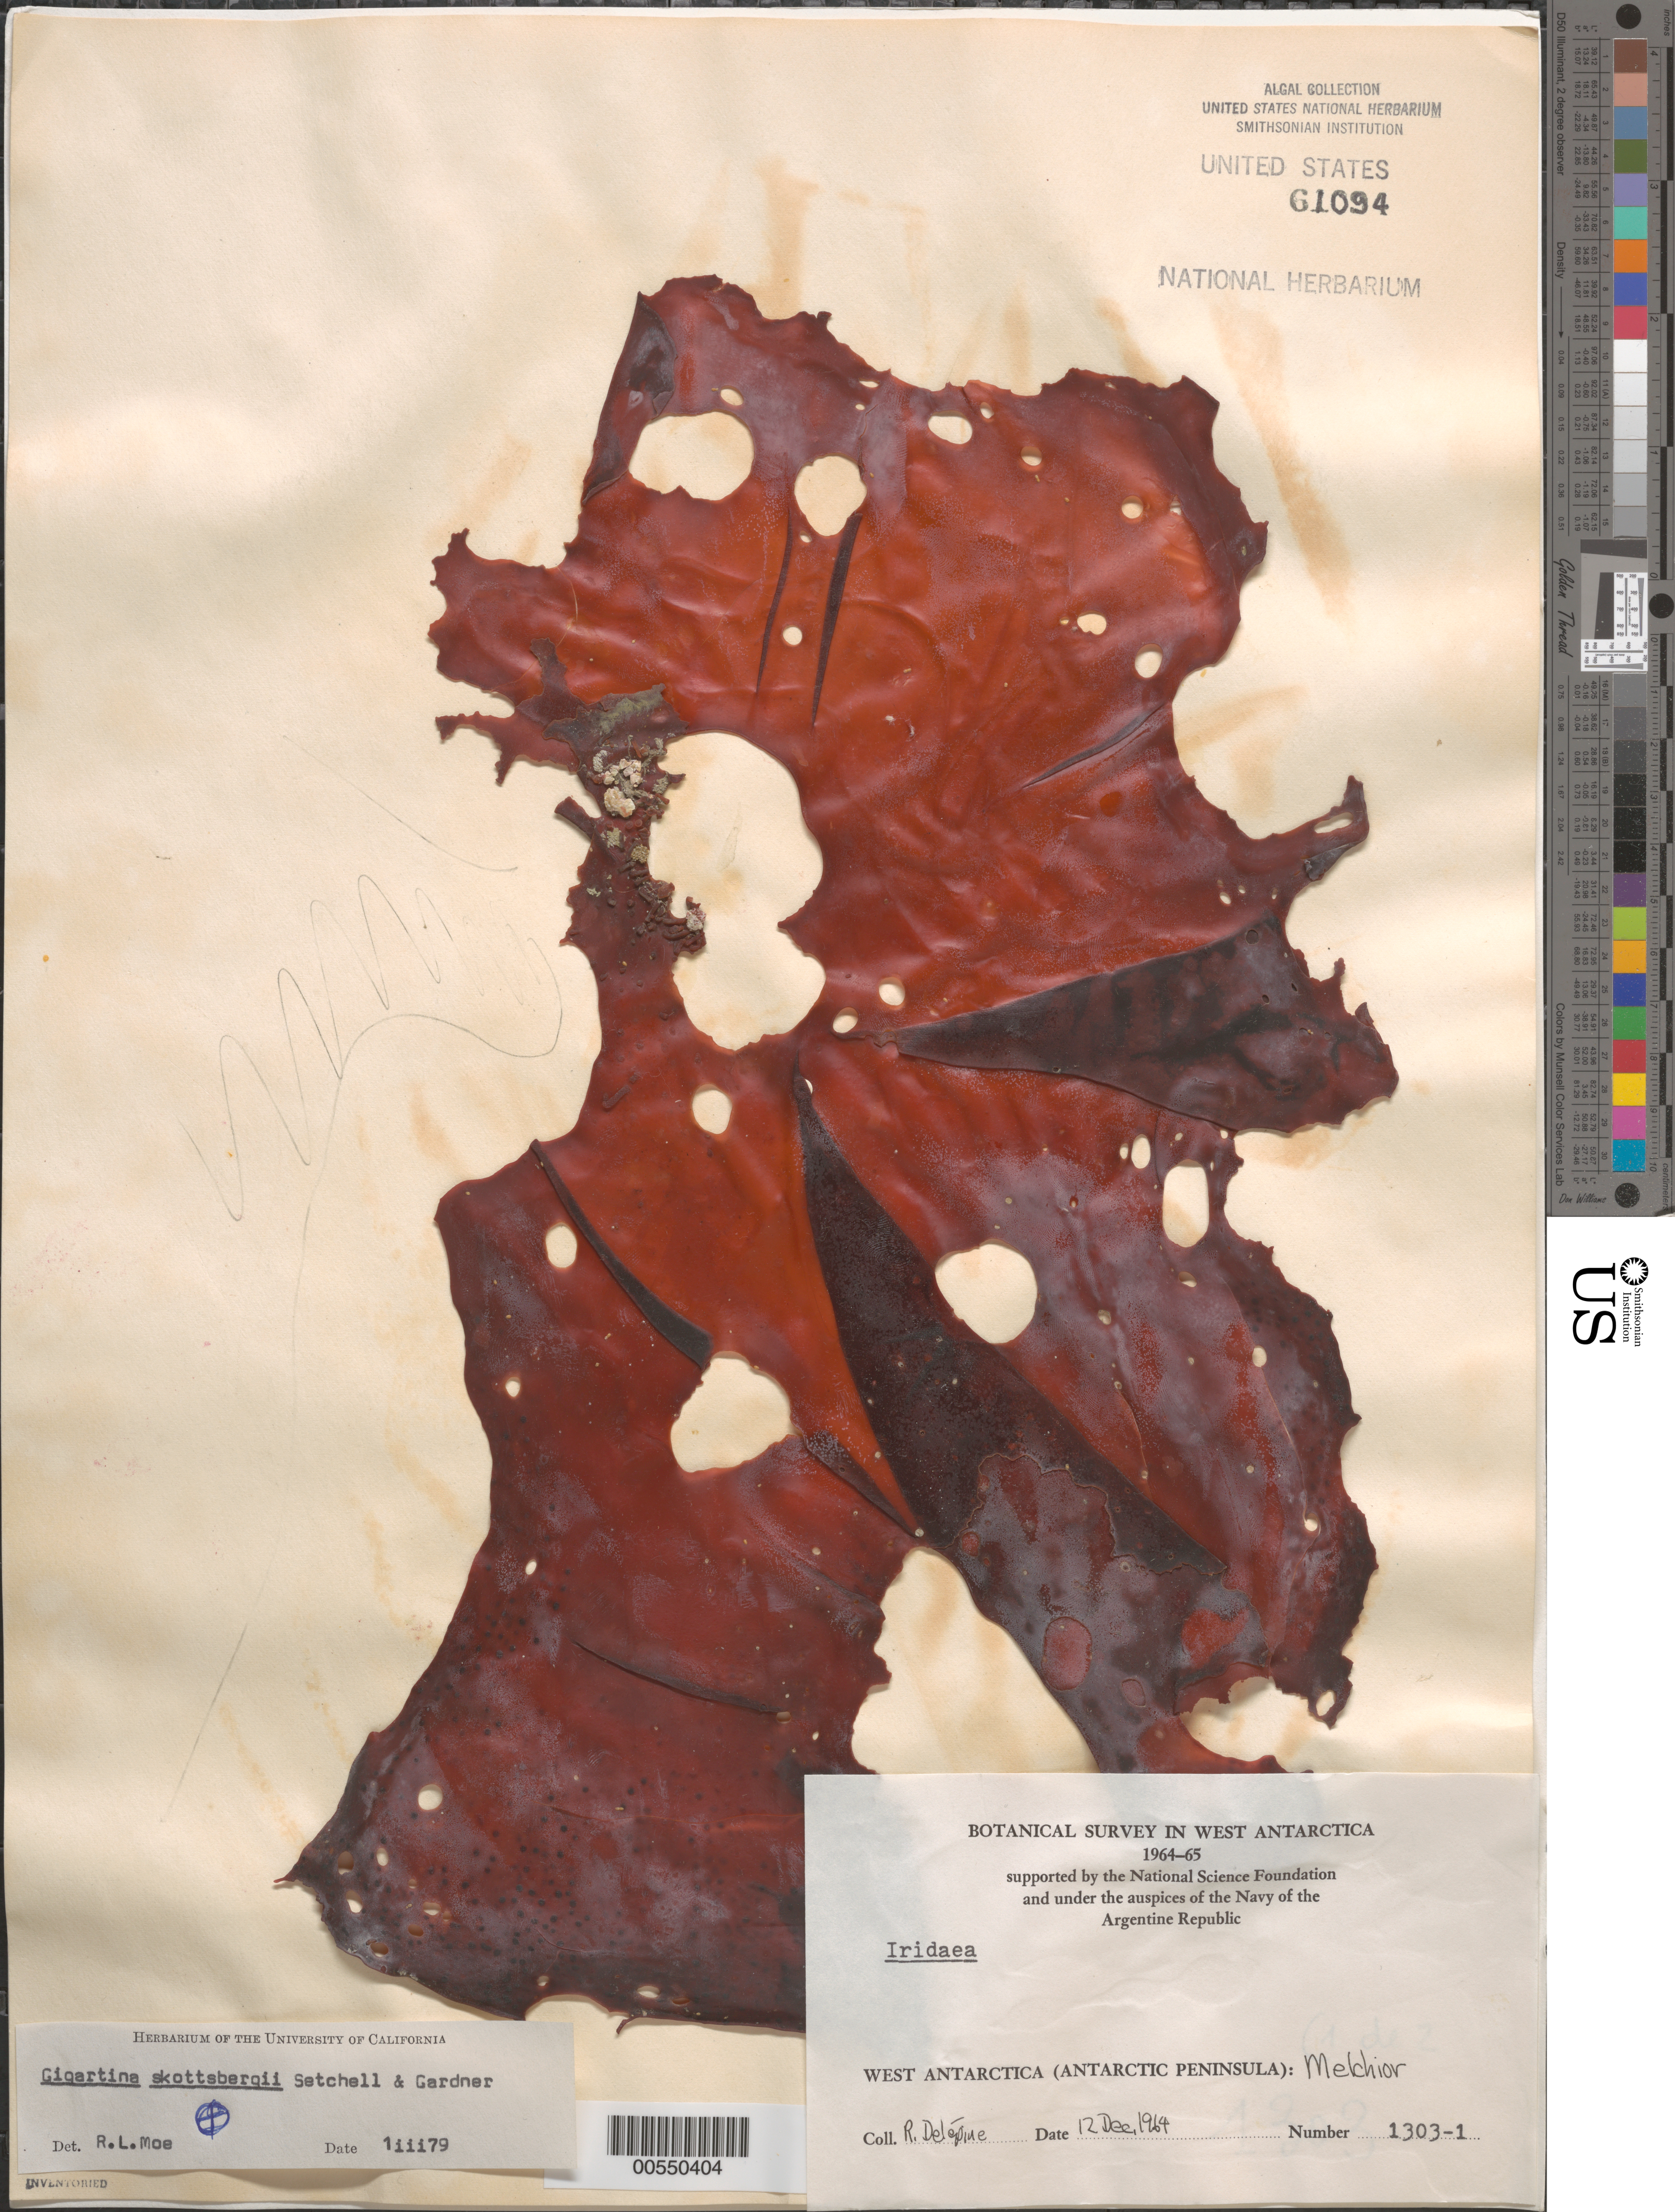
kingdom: Plantae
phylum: Rhodophyta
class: Florideophyceae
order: Gigartinales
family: Gigartinaceae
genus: Sarcopeltis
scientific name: Sarcopeltis skottsbergii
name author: (Setchell & N.L. Gardner) Hommersand et al.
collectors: R. Delépine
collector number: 1303-1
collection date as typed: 12 Dec 1964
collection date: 1964-12-12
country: Antarctica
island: Melchior Islands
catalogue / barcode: US 61094